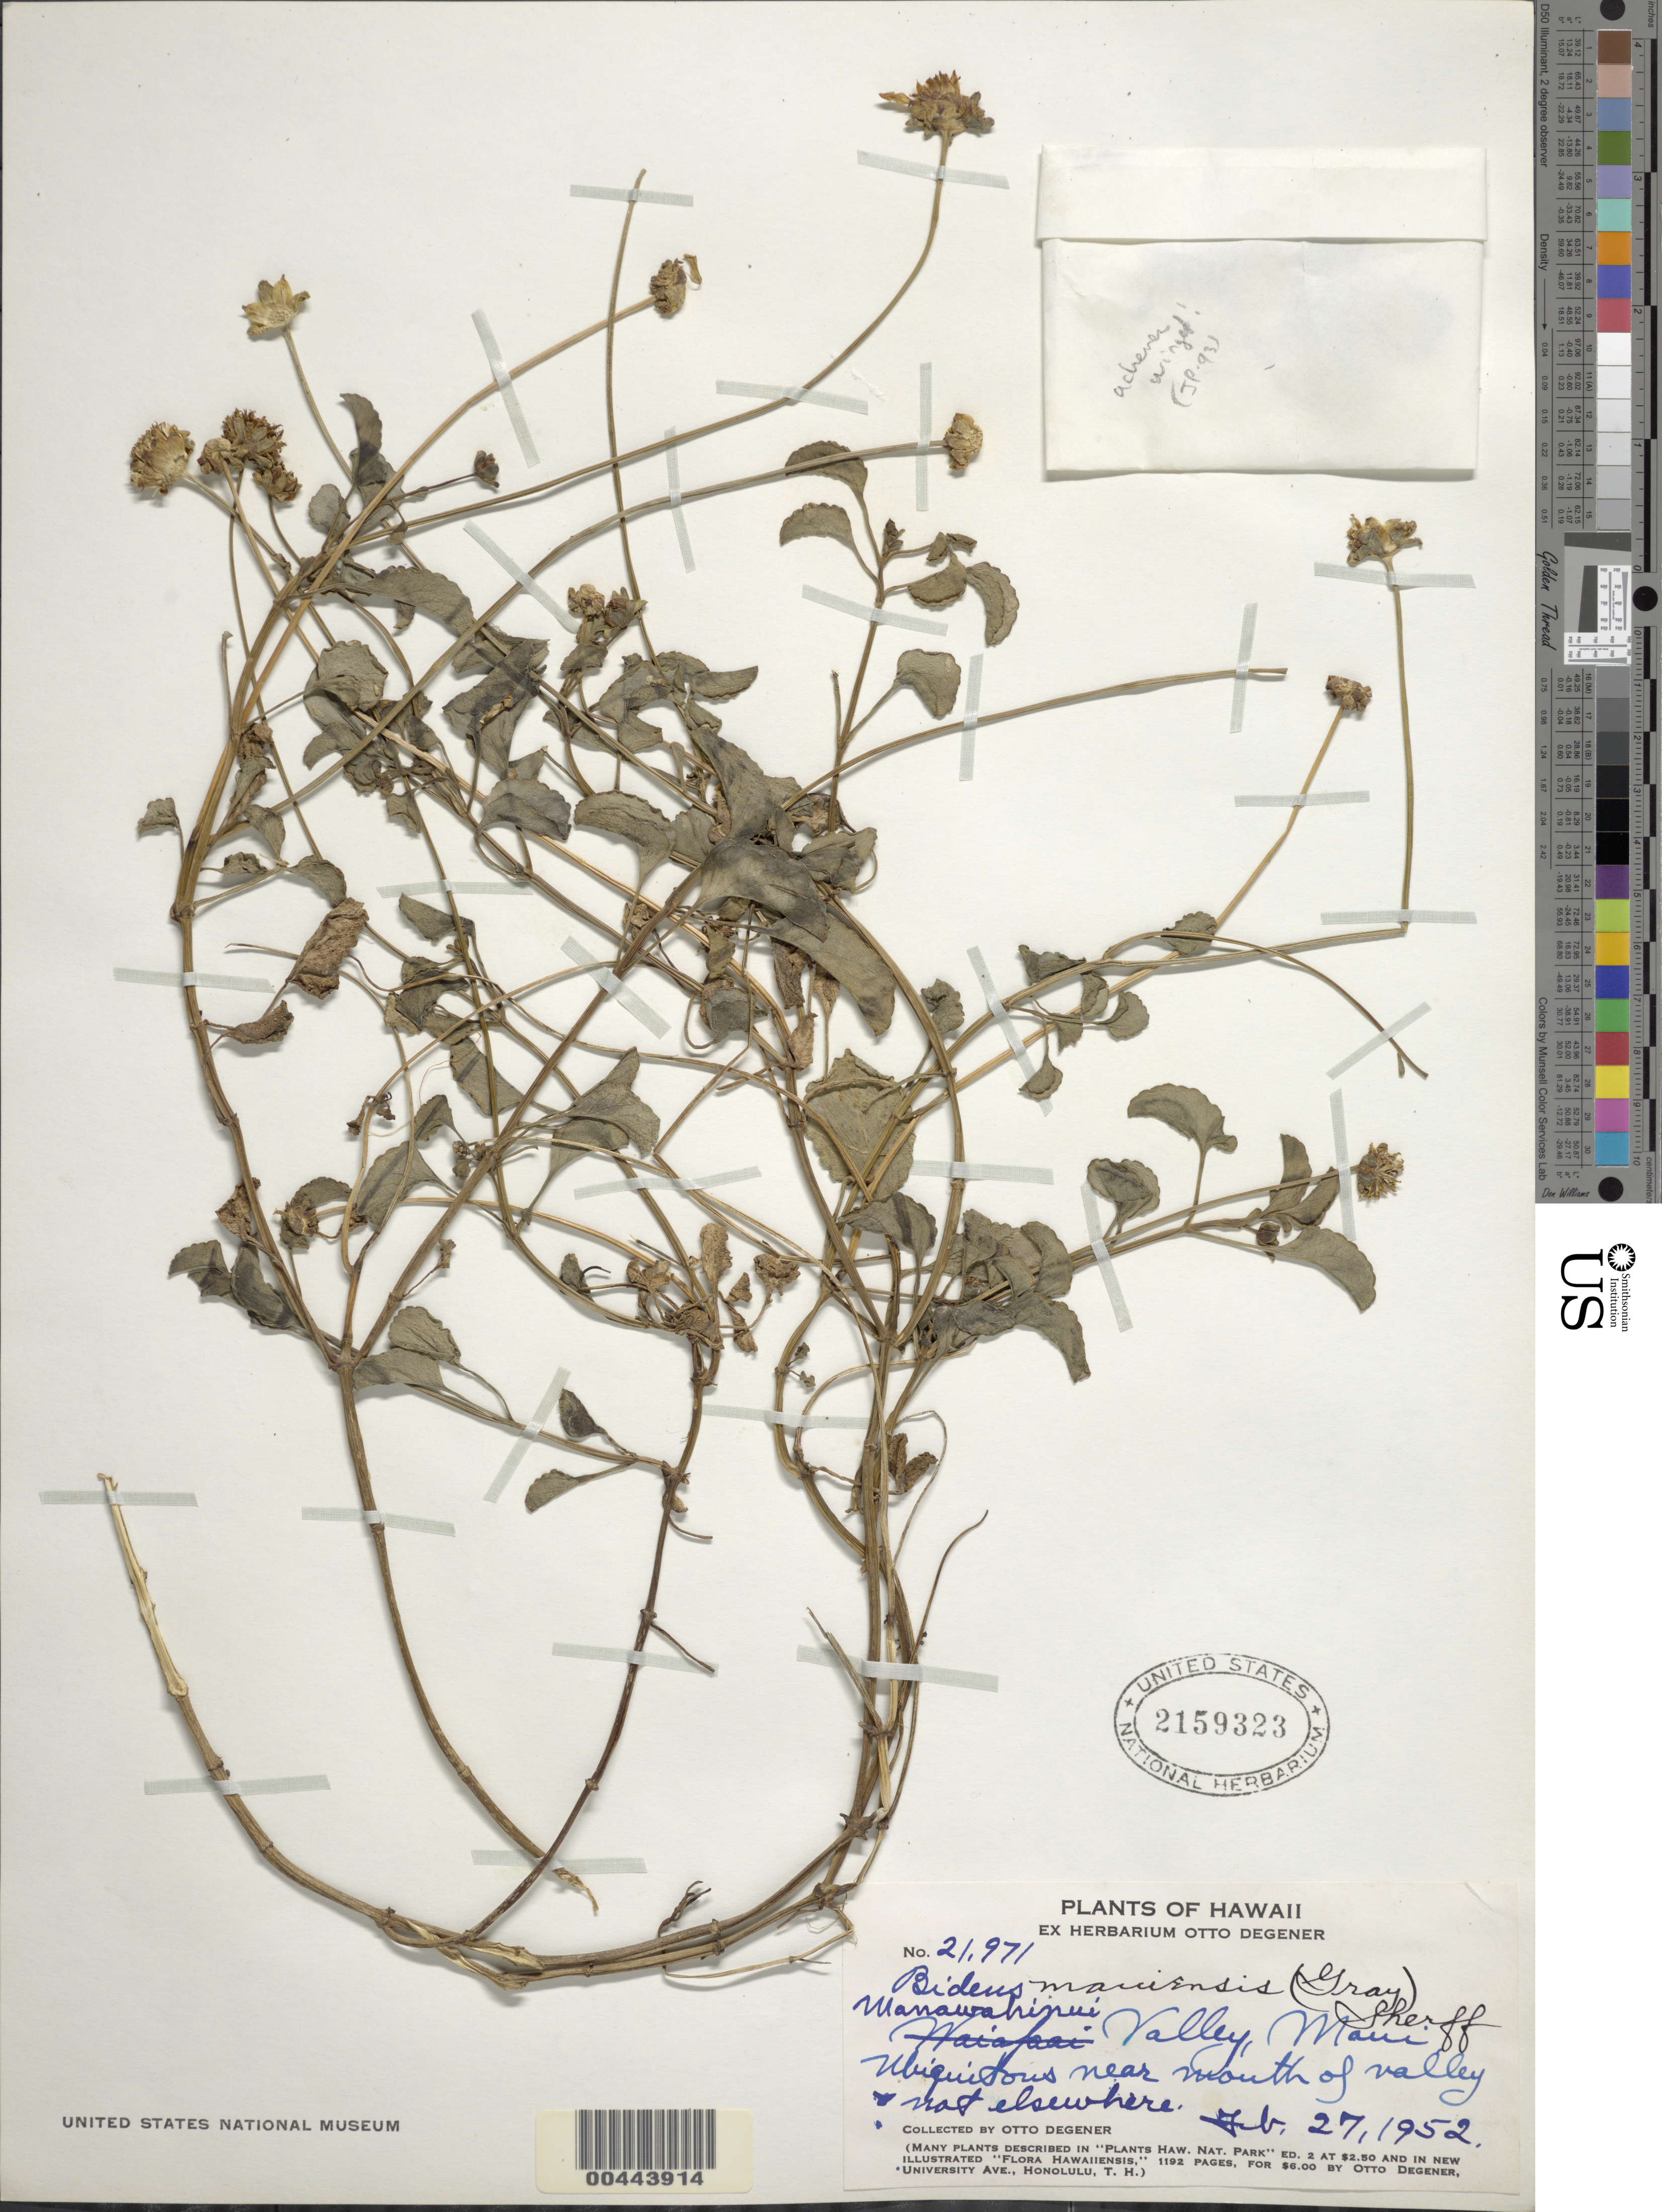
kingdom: Plantae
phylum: Tracheophyta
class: Magnoliopsida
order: Asterales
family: Asteraceae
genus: Bidens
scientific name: Bidens mauiensis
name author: Sherff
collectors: O. Degener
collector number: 21971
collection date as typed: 27 Feb 1952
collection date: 1952-02-27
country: United States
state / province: Hawaii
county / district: Maui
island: Maui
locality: Manawahinui Valley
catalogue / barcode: US 2159323